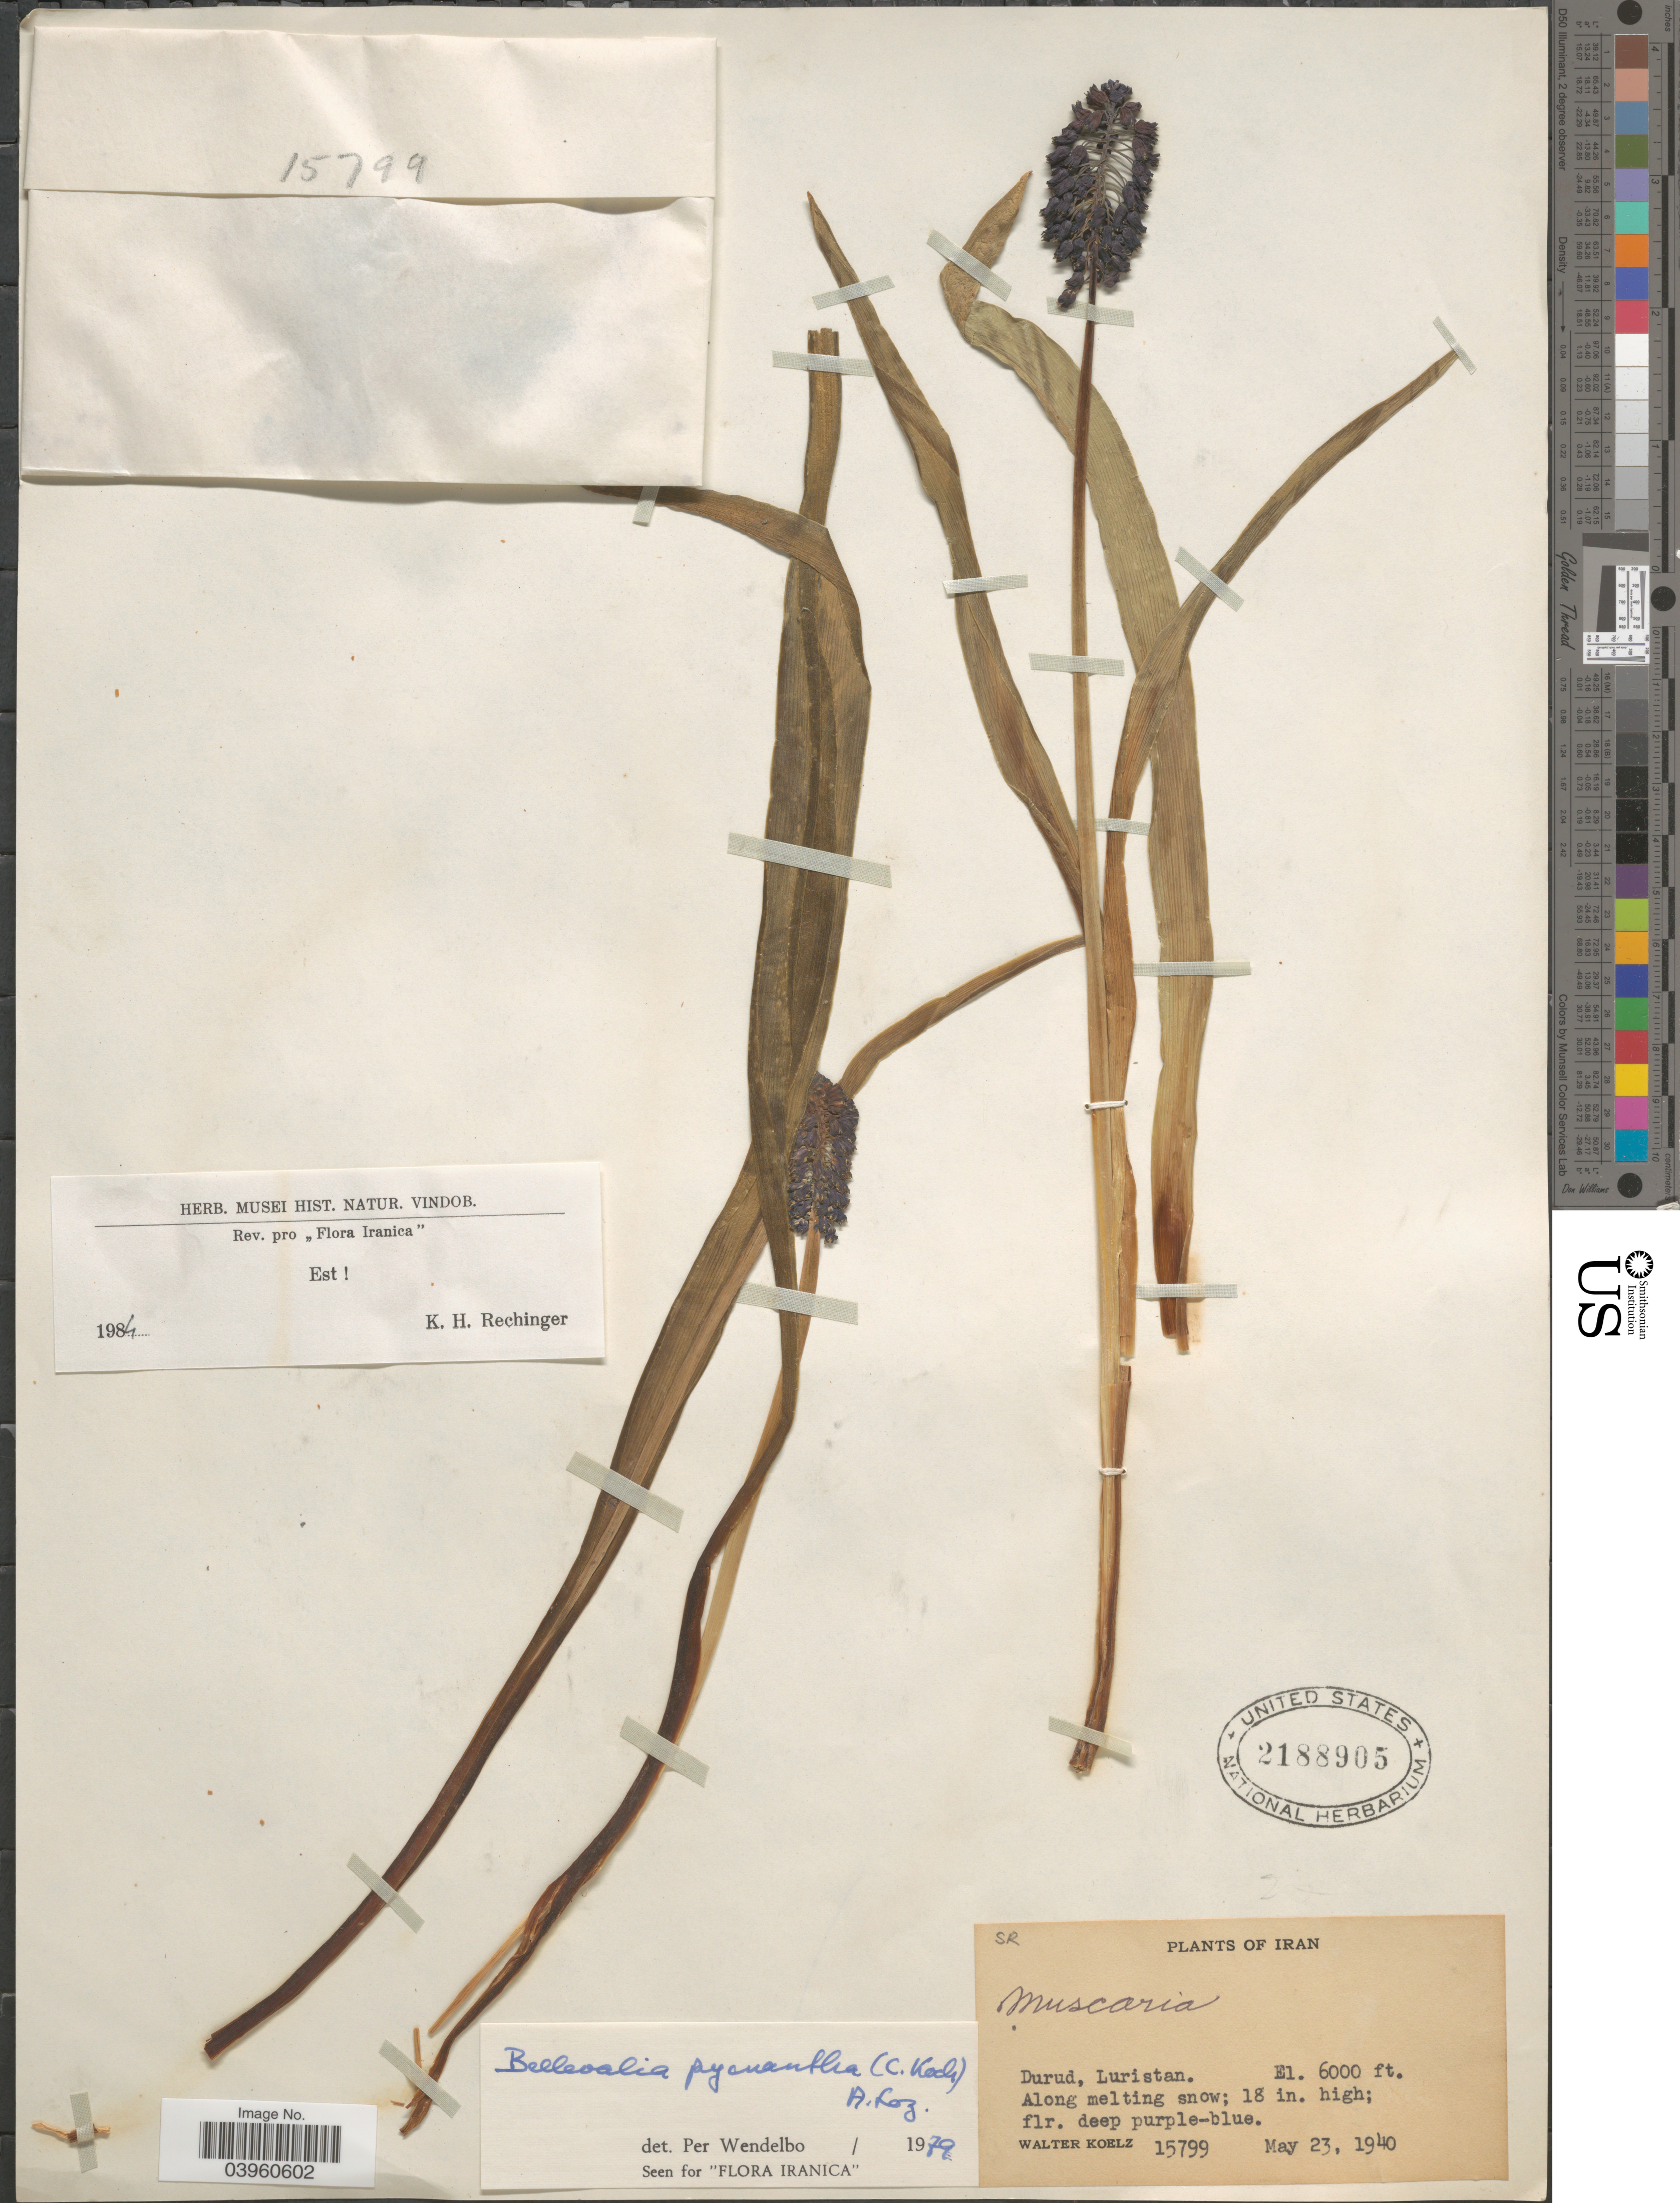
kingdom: Plantae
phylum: Tracheophyta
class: Liliopsida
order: Asparagales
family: Asparagaceae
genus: Bellevalia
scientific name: Bellevalia pycnantha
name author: (K. Koch) Losinsk.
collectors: W. N. Koelz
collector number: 15799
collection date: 1940-05-23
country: Iran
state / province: Lorestan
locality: Durud, Luristan.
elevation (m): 1829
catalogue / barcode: US 2188905